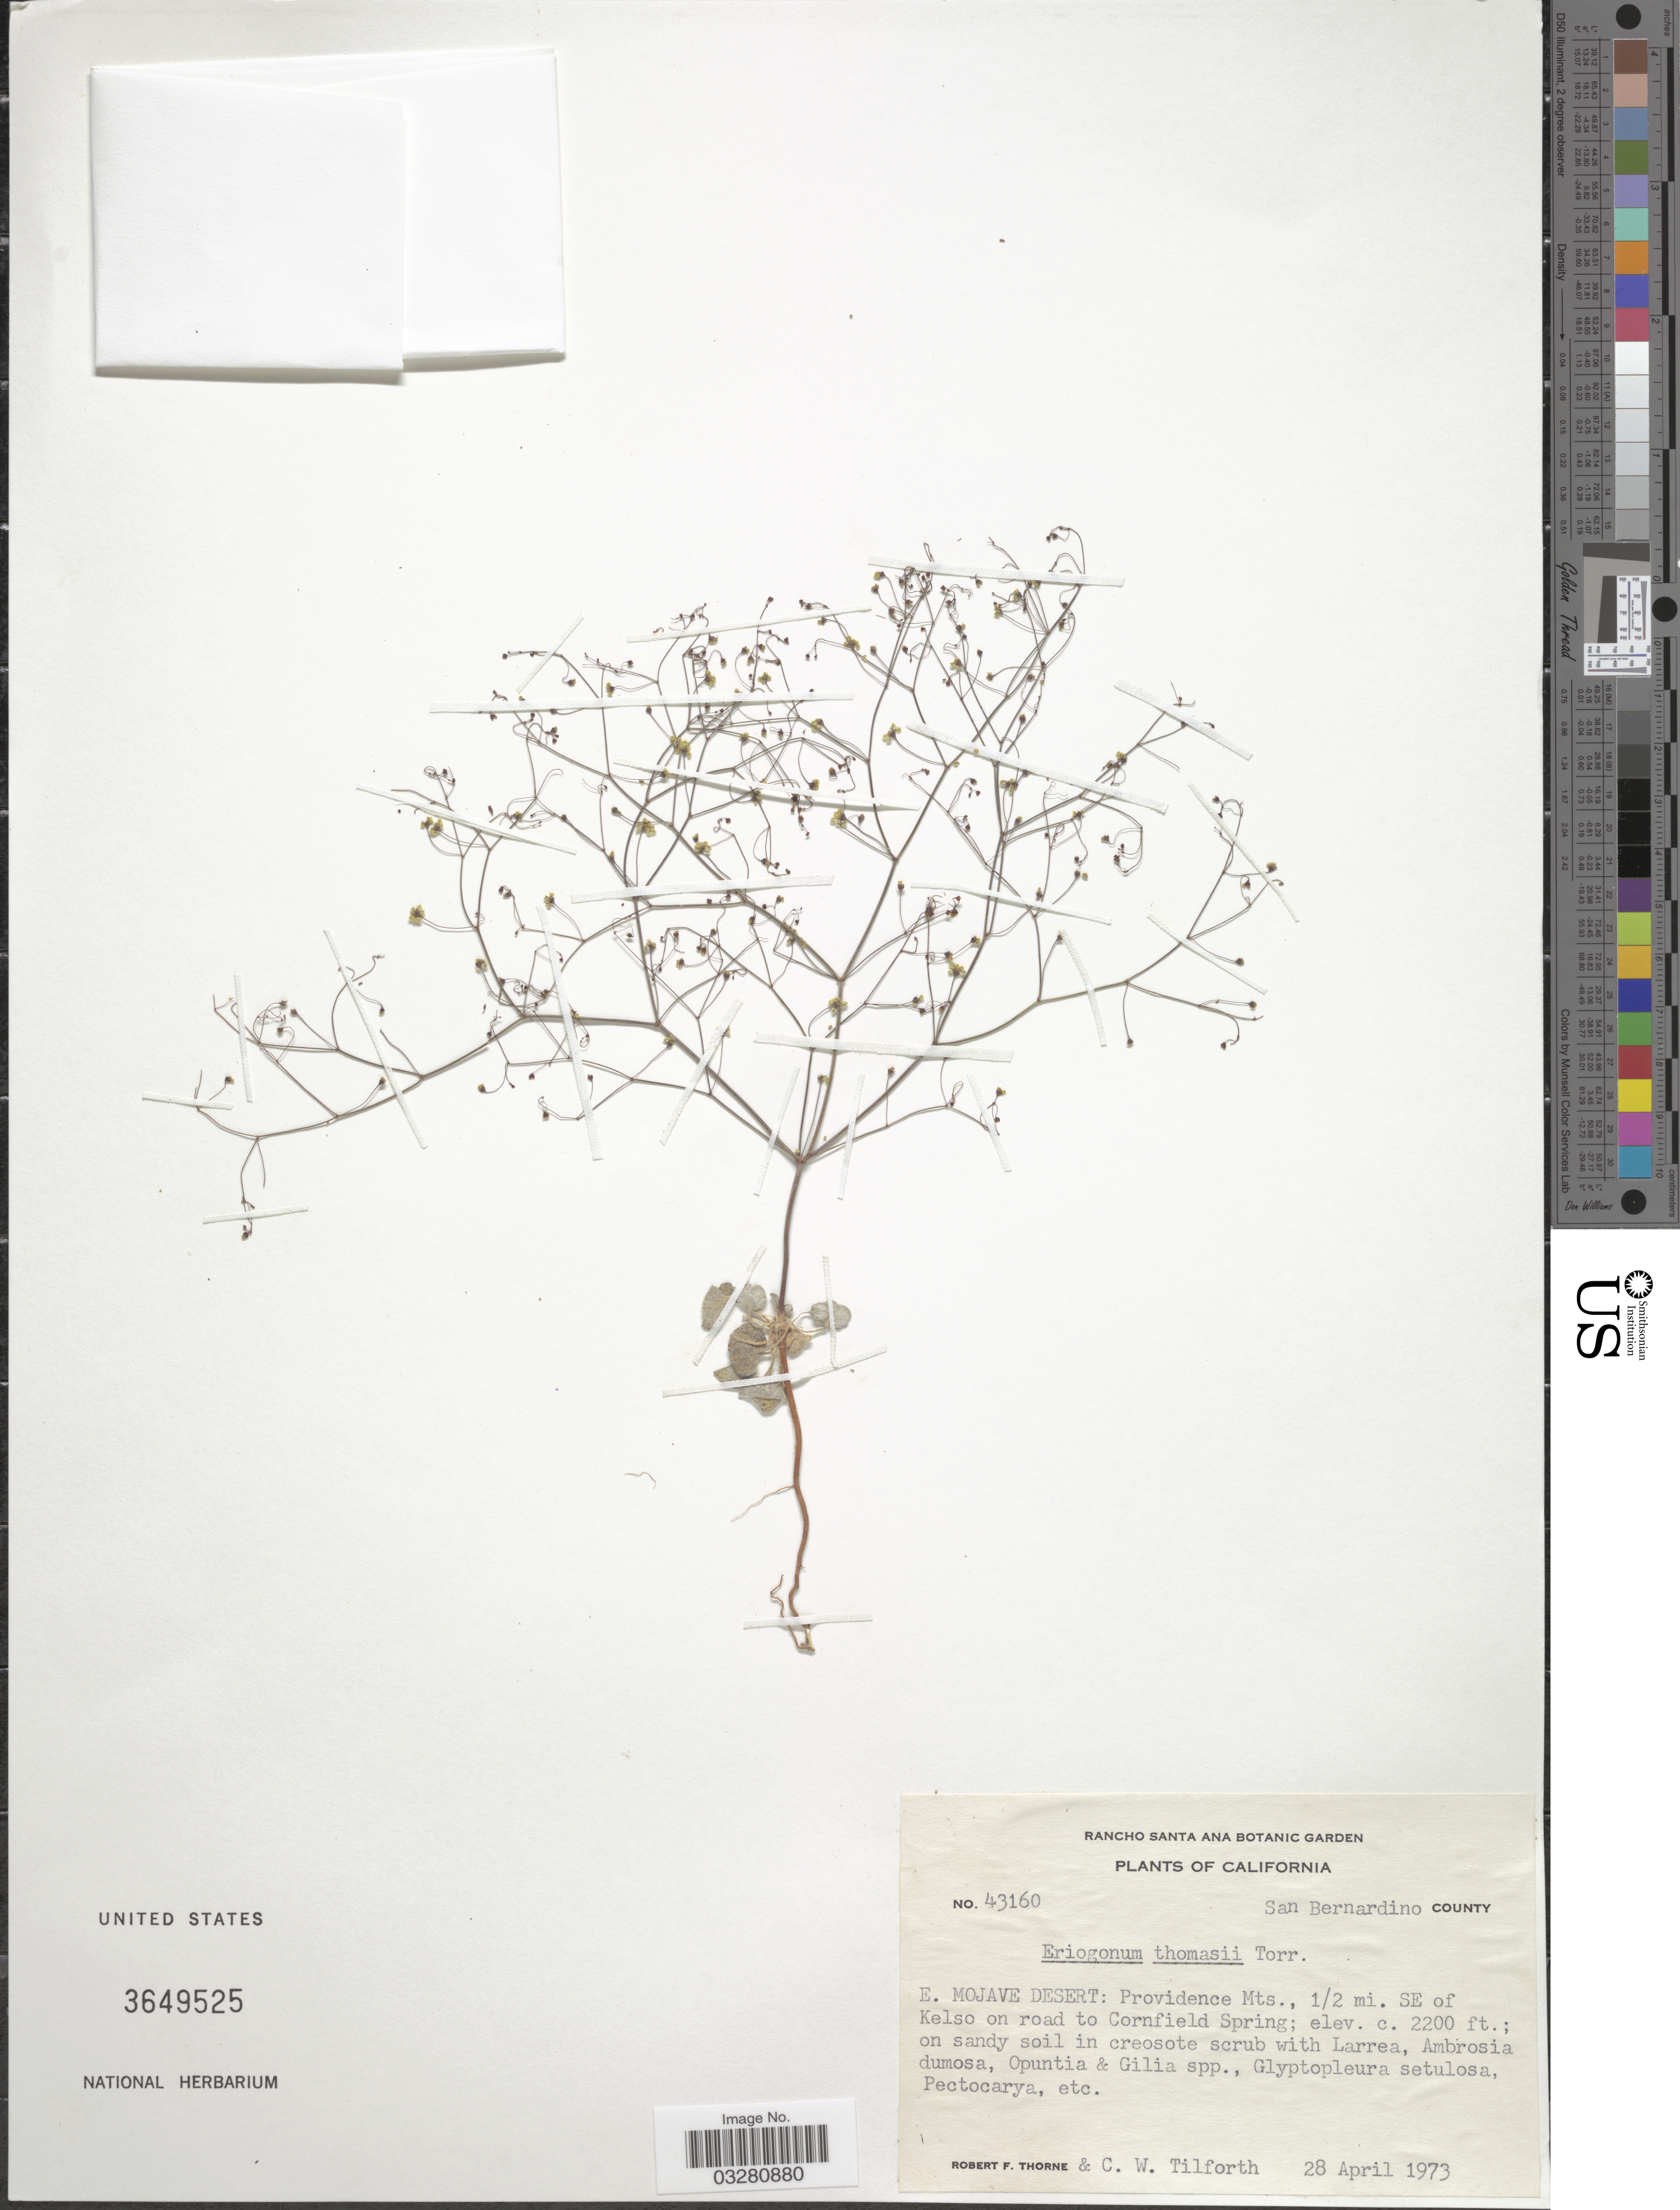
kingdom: Plantae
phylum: Tracheophyta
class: Magnoliopsida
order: Caryophyllales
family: Polygonaceae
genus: Eriogonum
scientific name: Eriogonum thomasii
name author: Torr.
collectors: R. F. Thorne & C. Tilforth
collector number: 43160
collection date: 1973-04-28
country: United States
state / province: California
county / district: San Bernardino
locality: San Bernardino County. E. Mojave Desert: Providence Mts., 1/2 mi. SE of Kelso on road to Cornfield Spring.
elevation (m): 671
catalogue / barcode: US 3649525